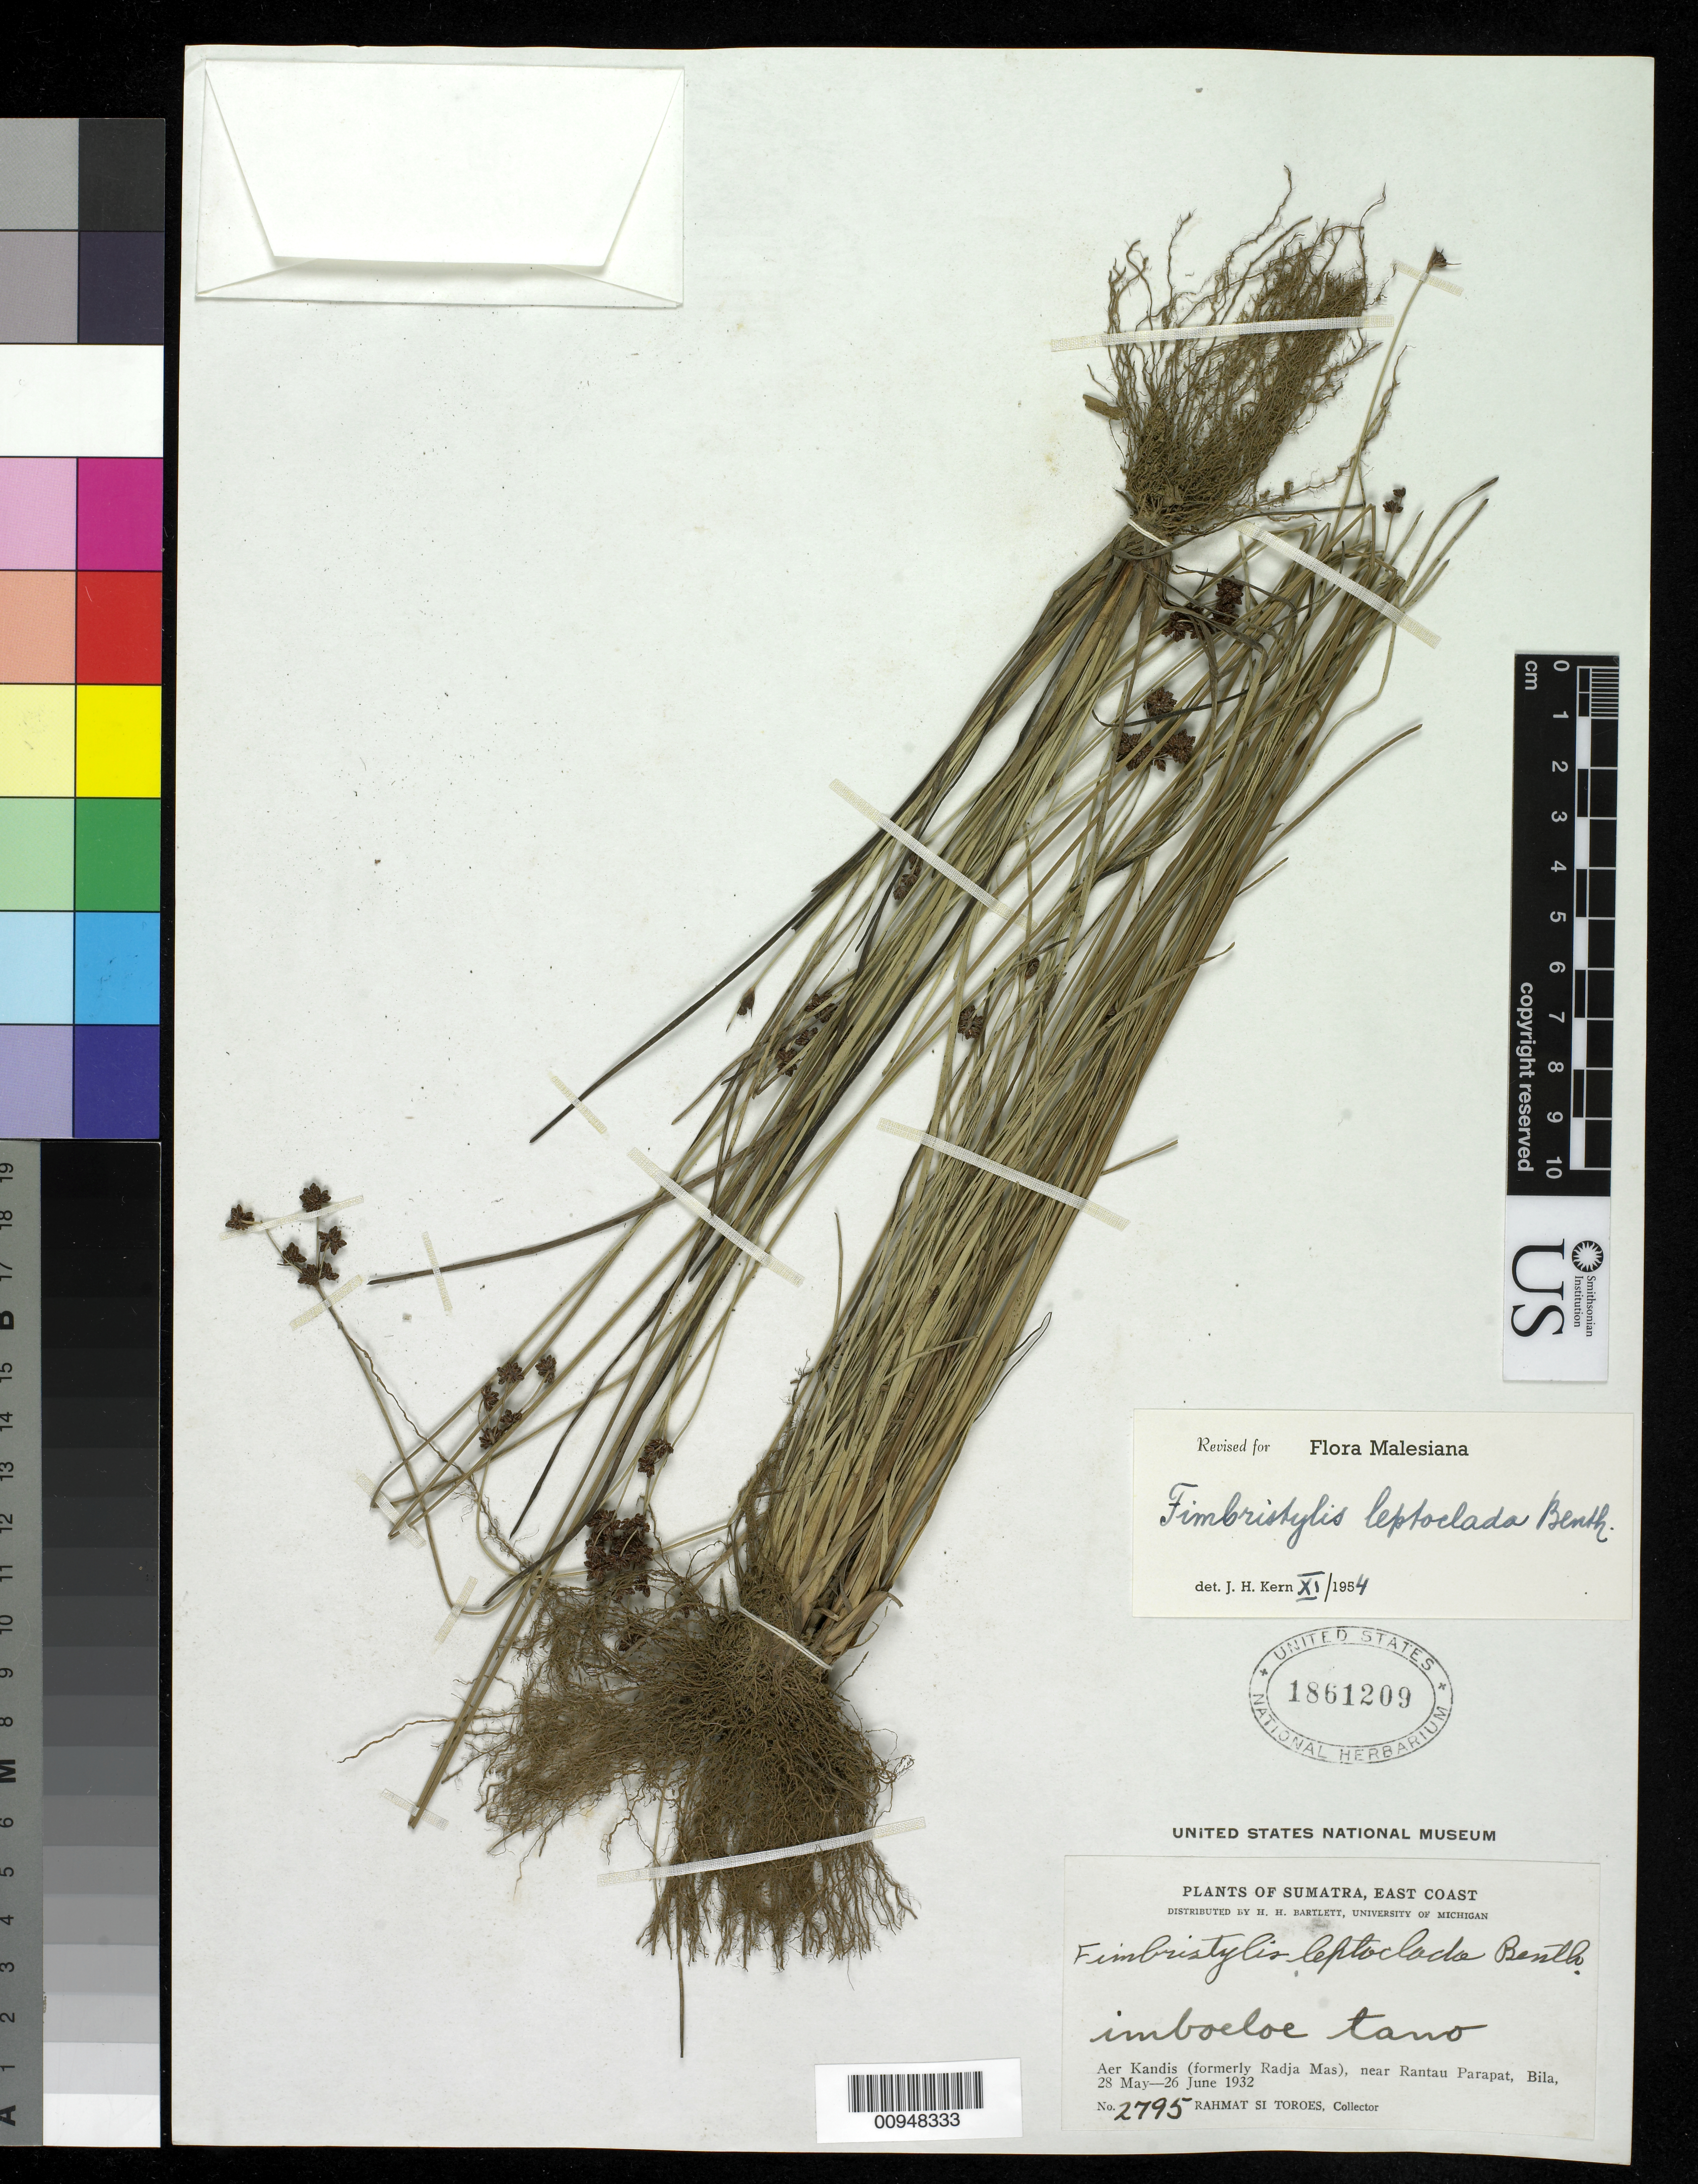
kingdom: Plantae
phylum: Tracheophyta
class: Liliopsida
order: Poales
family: Cyperaceae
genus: Fimbristylis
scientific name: Fimbristylis leptoclada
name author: Benth.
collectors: Rahmat Si Boeea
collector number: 2795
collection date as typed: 28 May 1932 to 26 Jun 1932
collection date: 1932-05-28/1932-06-26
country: Indonesia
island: Sumatra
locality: Aer Kandis (formerly Radja Mas) near Rantau Parapat, Bila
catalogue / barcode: US 1861209